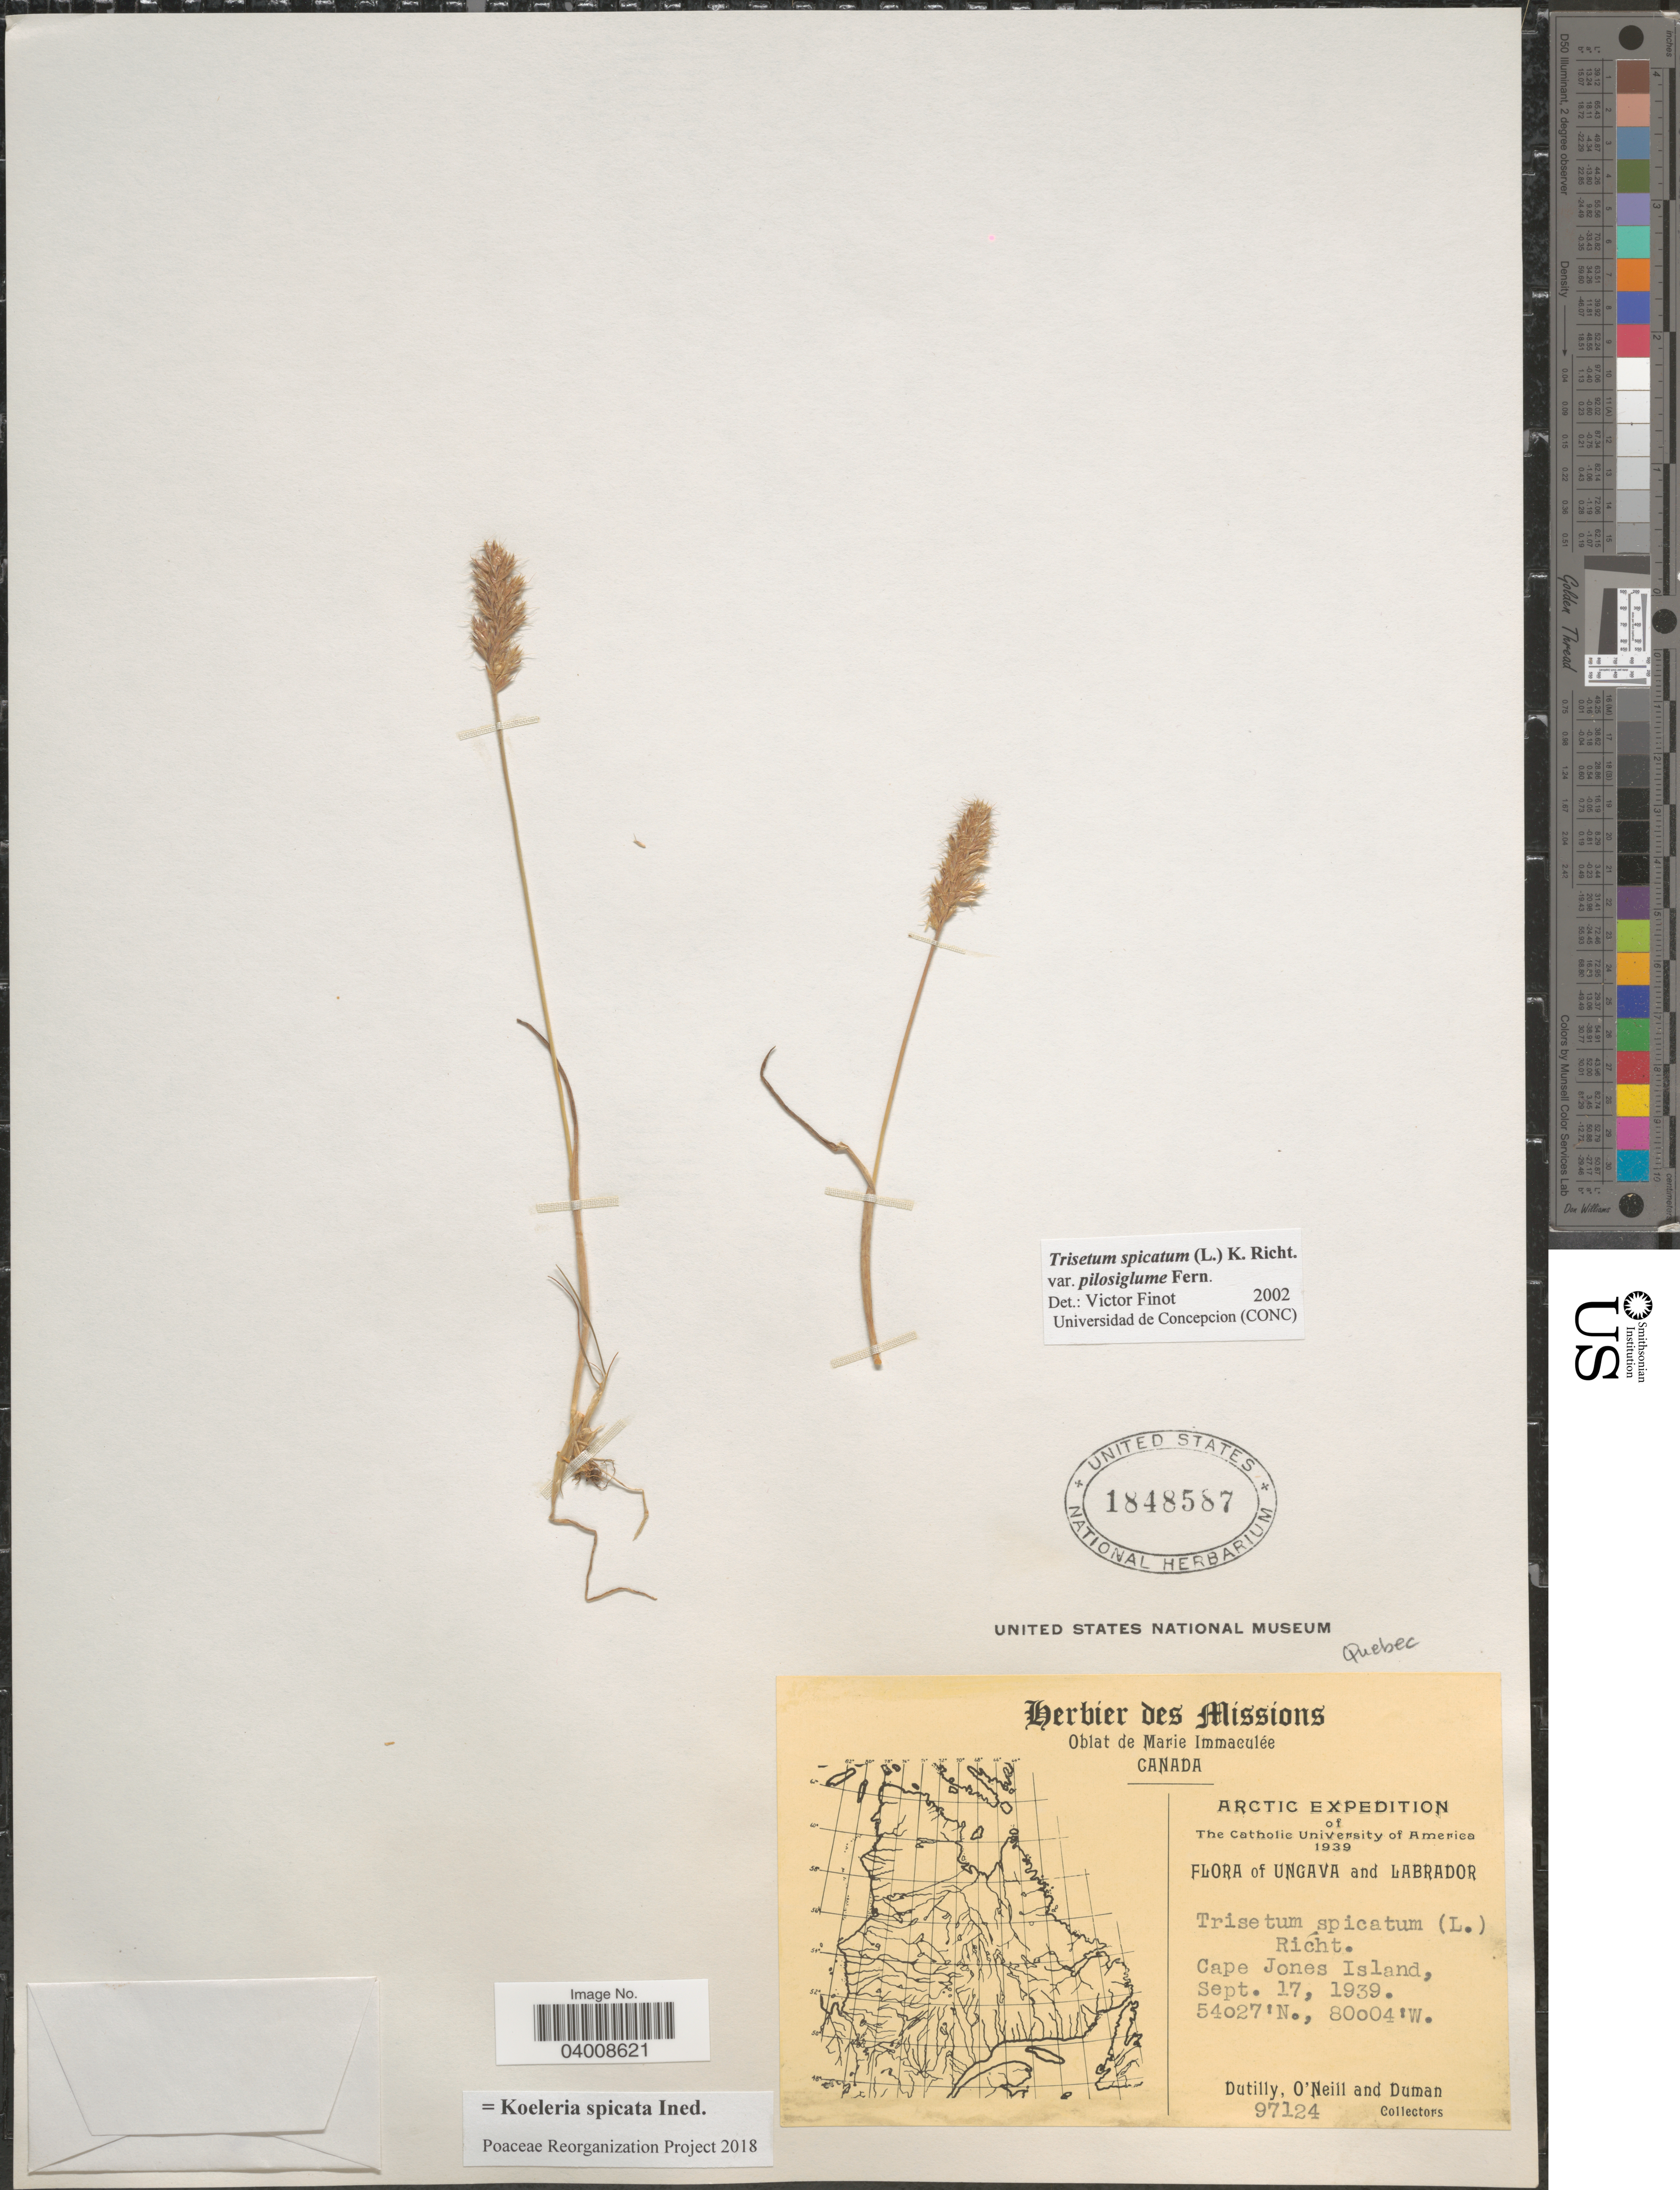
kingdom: Plantae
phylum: Tracheophyta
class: Liliopsida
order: Poales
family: Poaceae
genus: Koeleria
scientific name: Koeleria spicata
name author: (L.) Barberá et al.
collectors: -. Dutilly, -. O'Neill & -. Duman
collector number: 97124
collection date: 1939-09-17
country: Canada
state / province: Newfoundland and Labrador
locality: Ungava and Labrador. Cape Jones Island.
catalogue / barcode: US 1848587